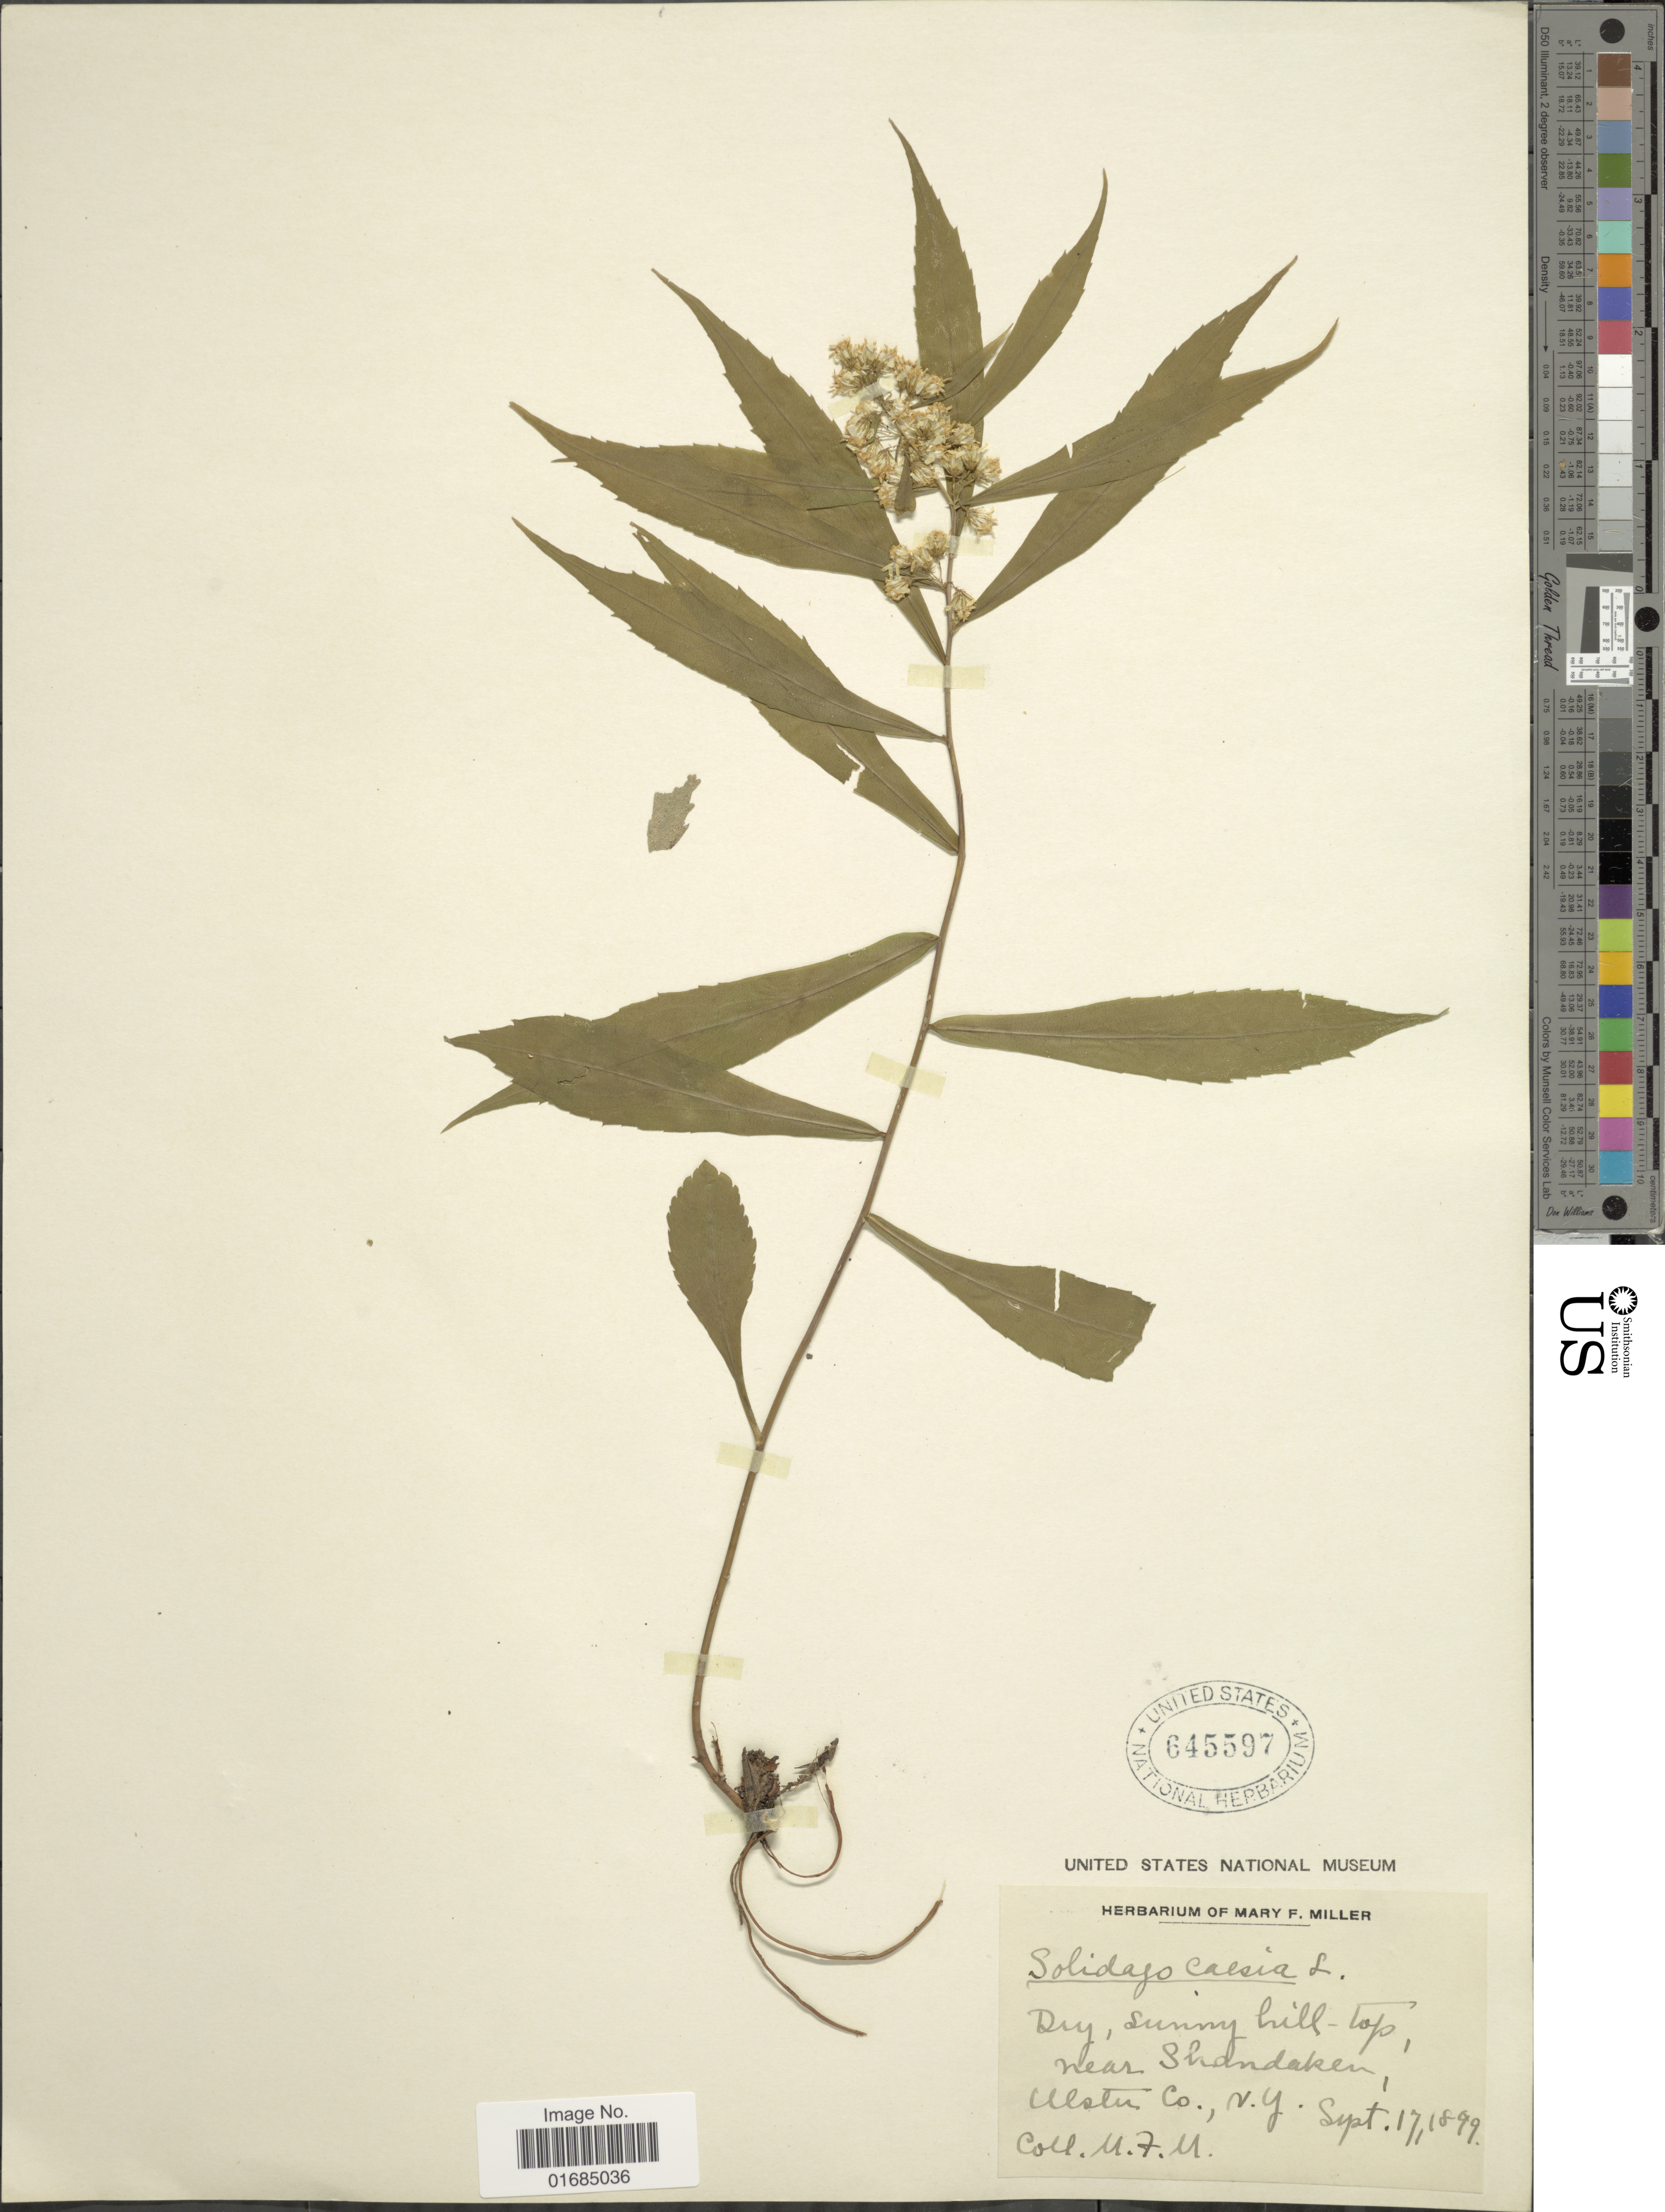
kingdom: Plantae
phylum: Tracheophyta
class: Magnoliopsida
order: Asterales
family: Asteraceae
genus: Solidago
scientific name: Solidago caesia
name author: L.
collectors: M. F. Miller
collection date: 1899-09-17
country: United States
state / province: New York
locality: Dry Sunny hill - top near Shandaken Ulstu Co.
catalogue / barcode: US 645597